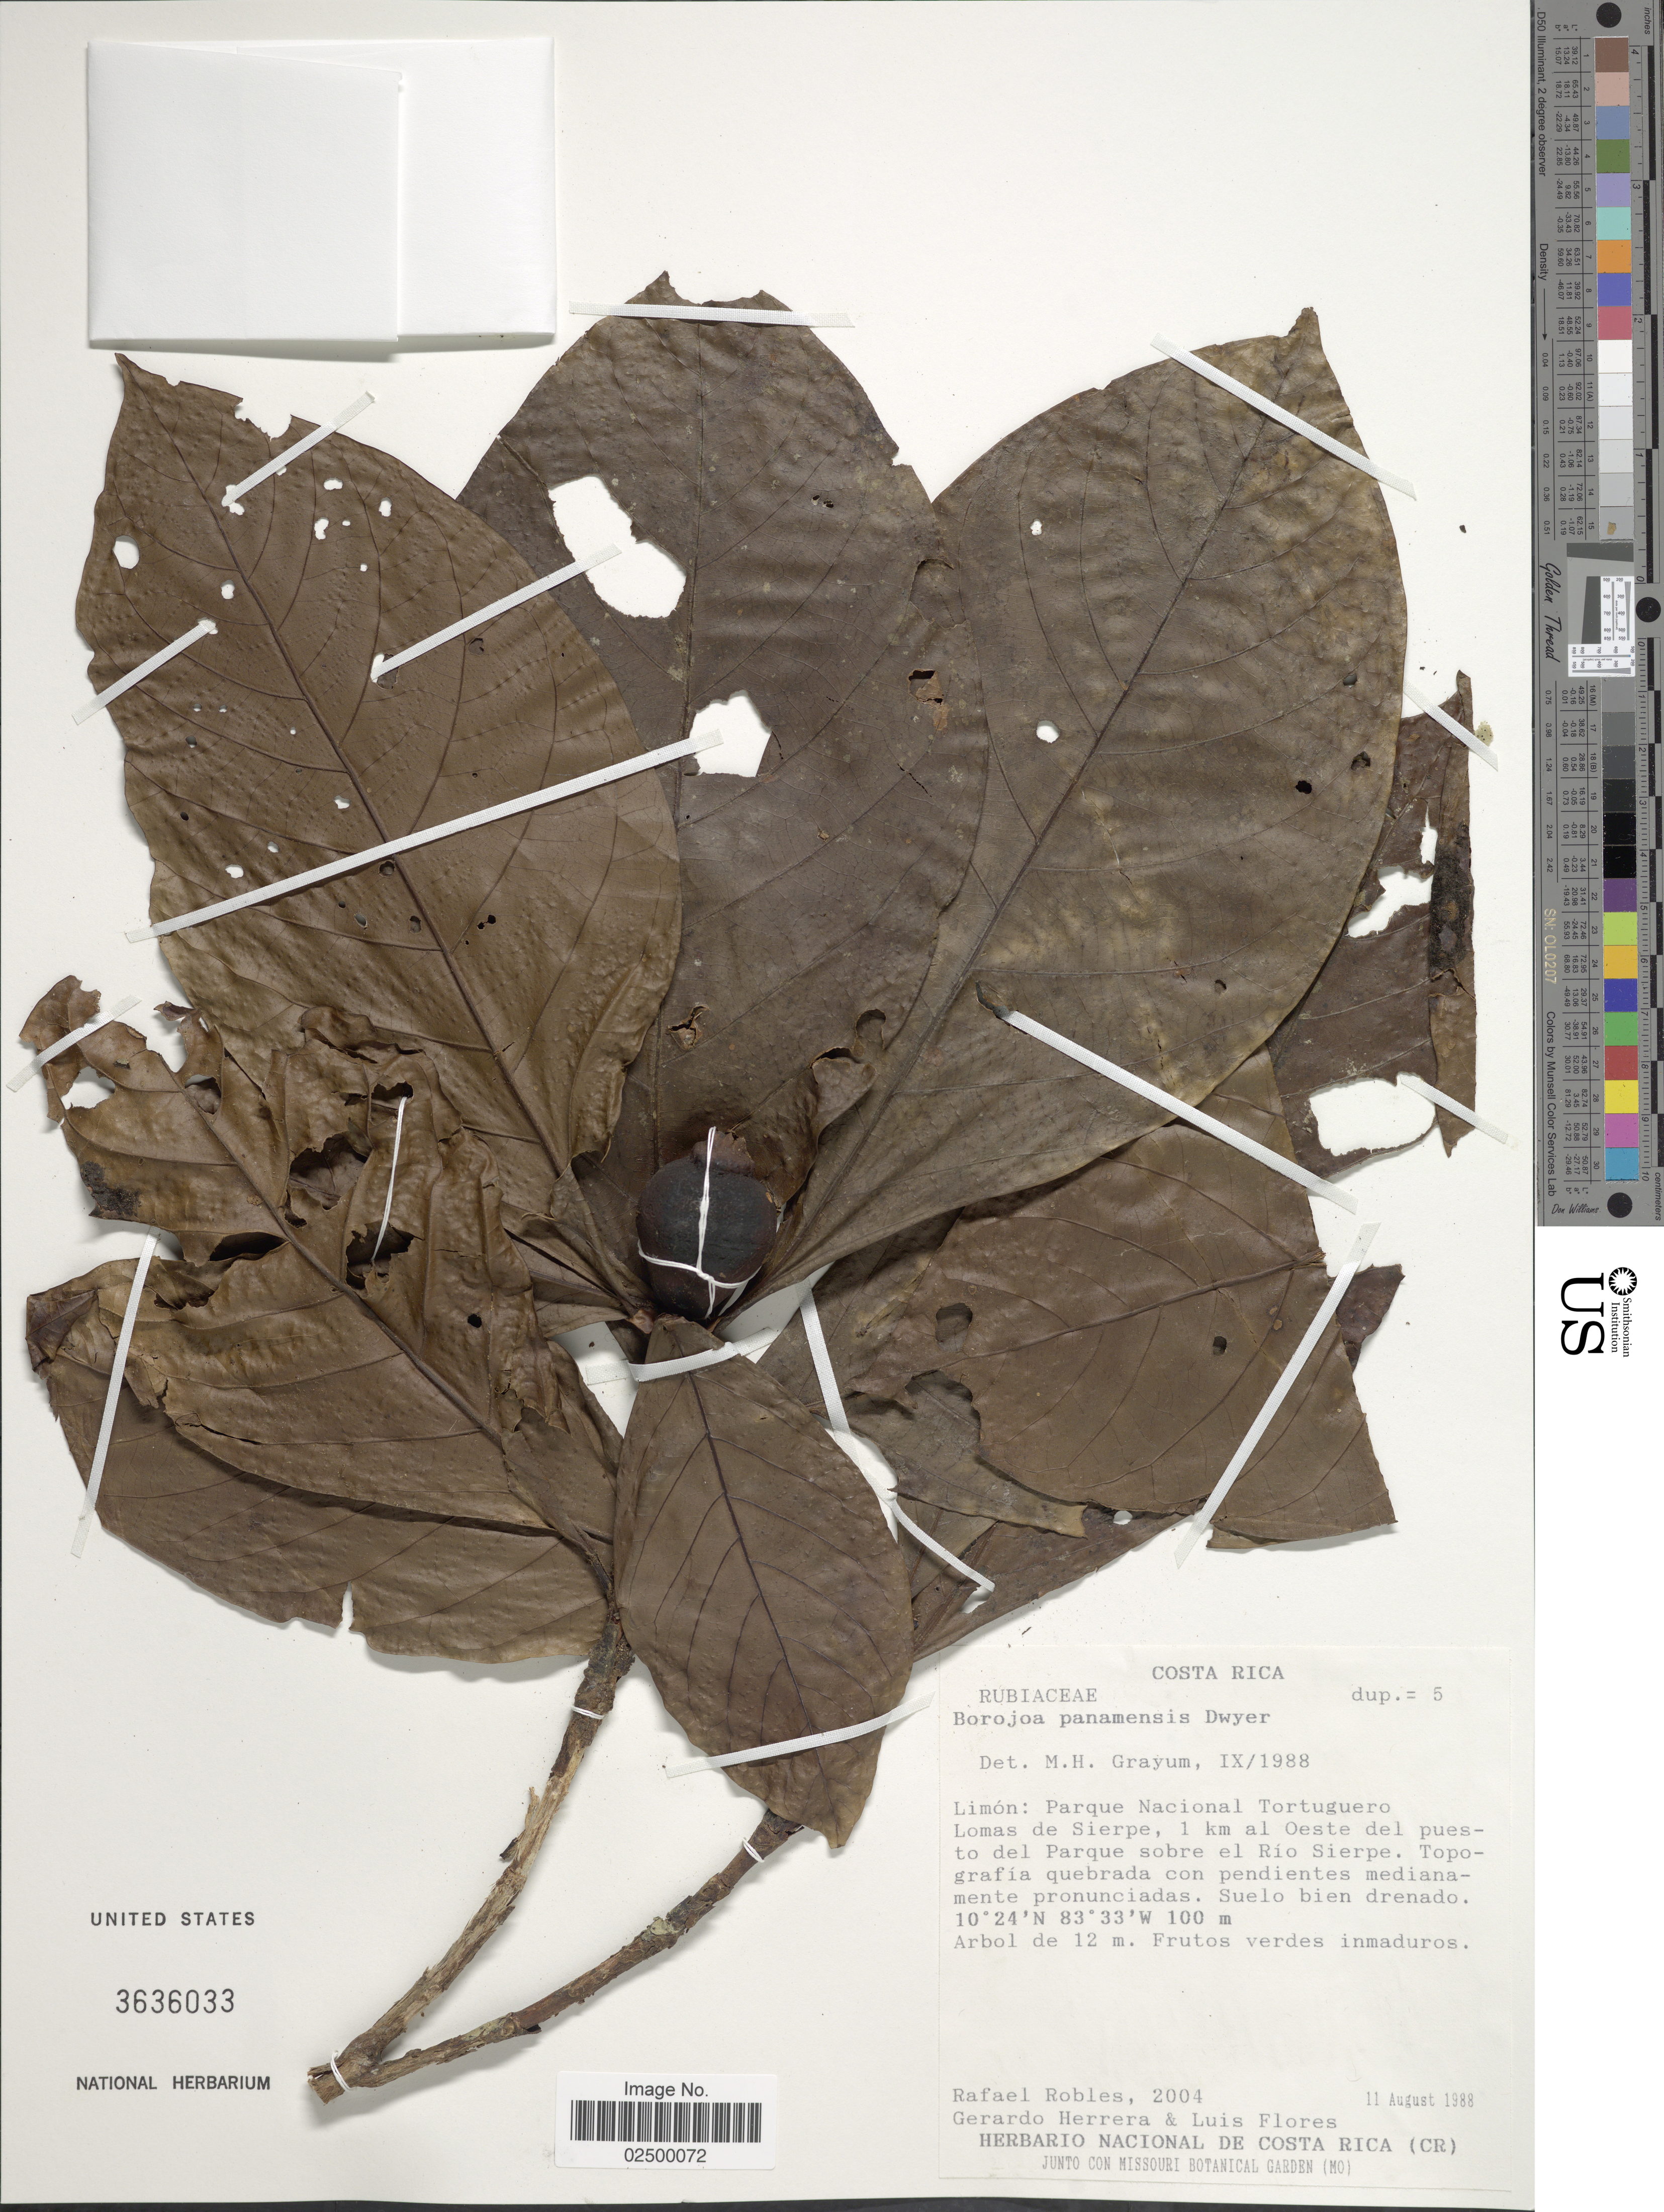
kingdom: Plantae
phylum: Tracheophyta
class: Magnoliopsida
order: Gentianales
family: Rubiaceae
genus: Borojoa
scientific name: Borojoa panamensis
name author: Dwyer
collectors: R. Robles, G. Herrera & L. Flores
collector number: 2004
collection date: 1988-08-11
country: Costa Rica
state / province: Limón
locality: Parque Nacional Tortuguero, Lomas de Sierpe, 1 km al Oeste del puesto del Parque sobre el Rio Sierpe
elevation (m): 100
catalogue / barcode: US 3636033